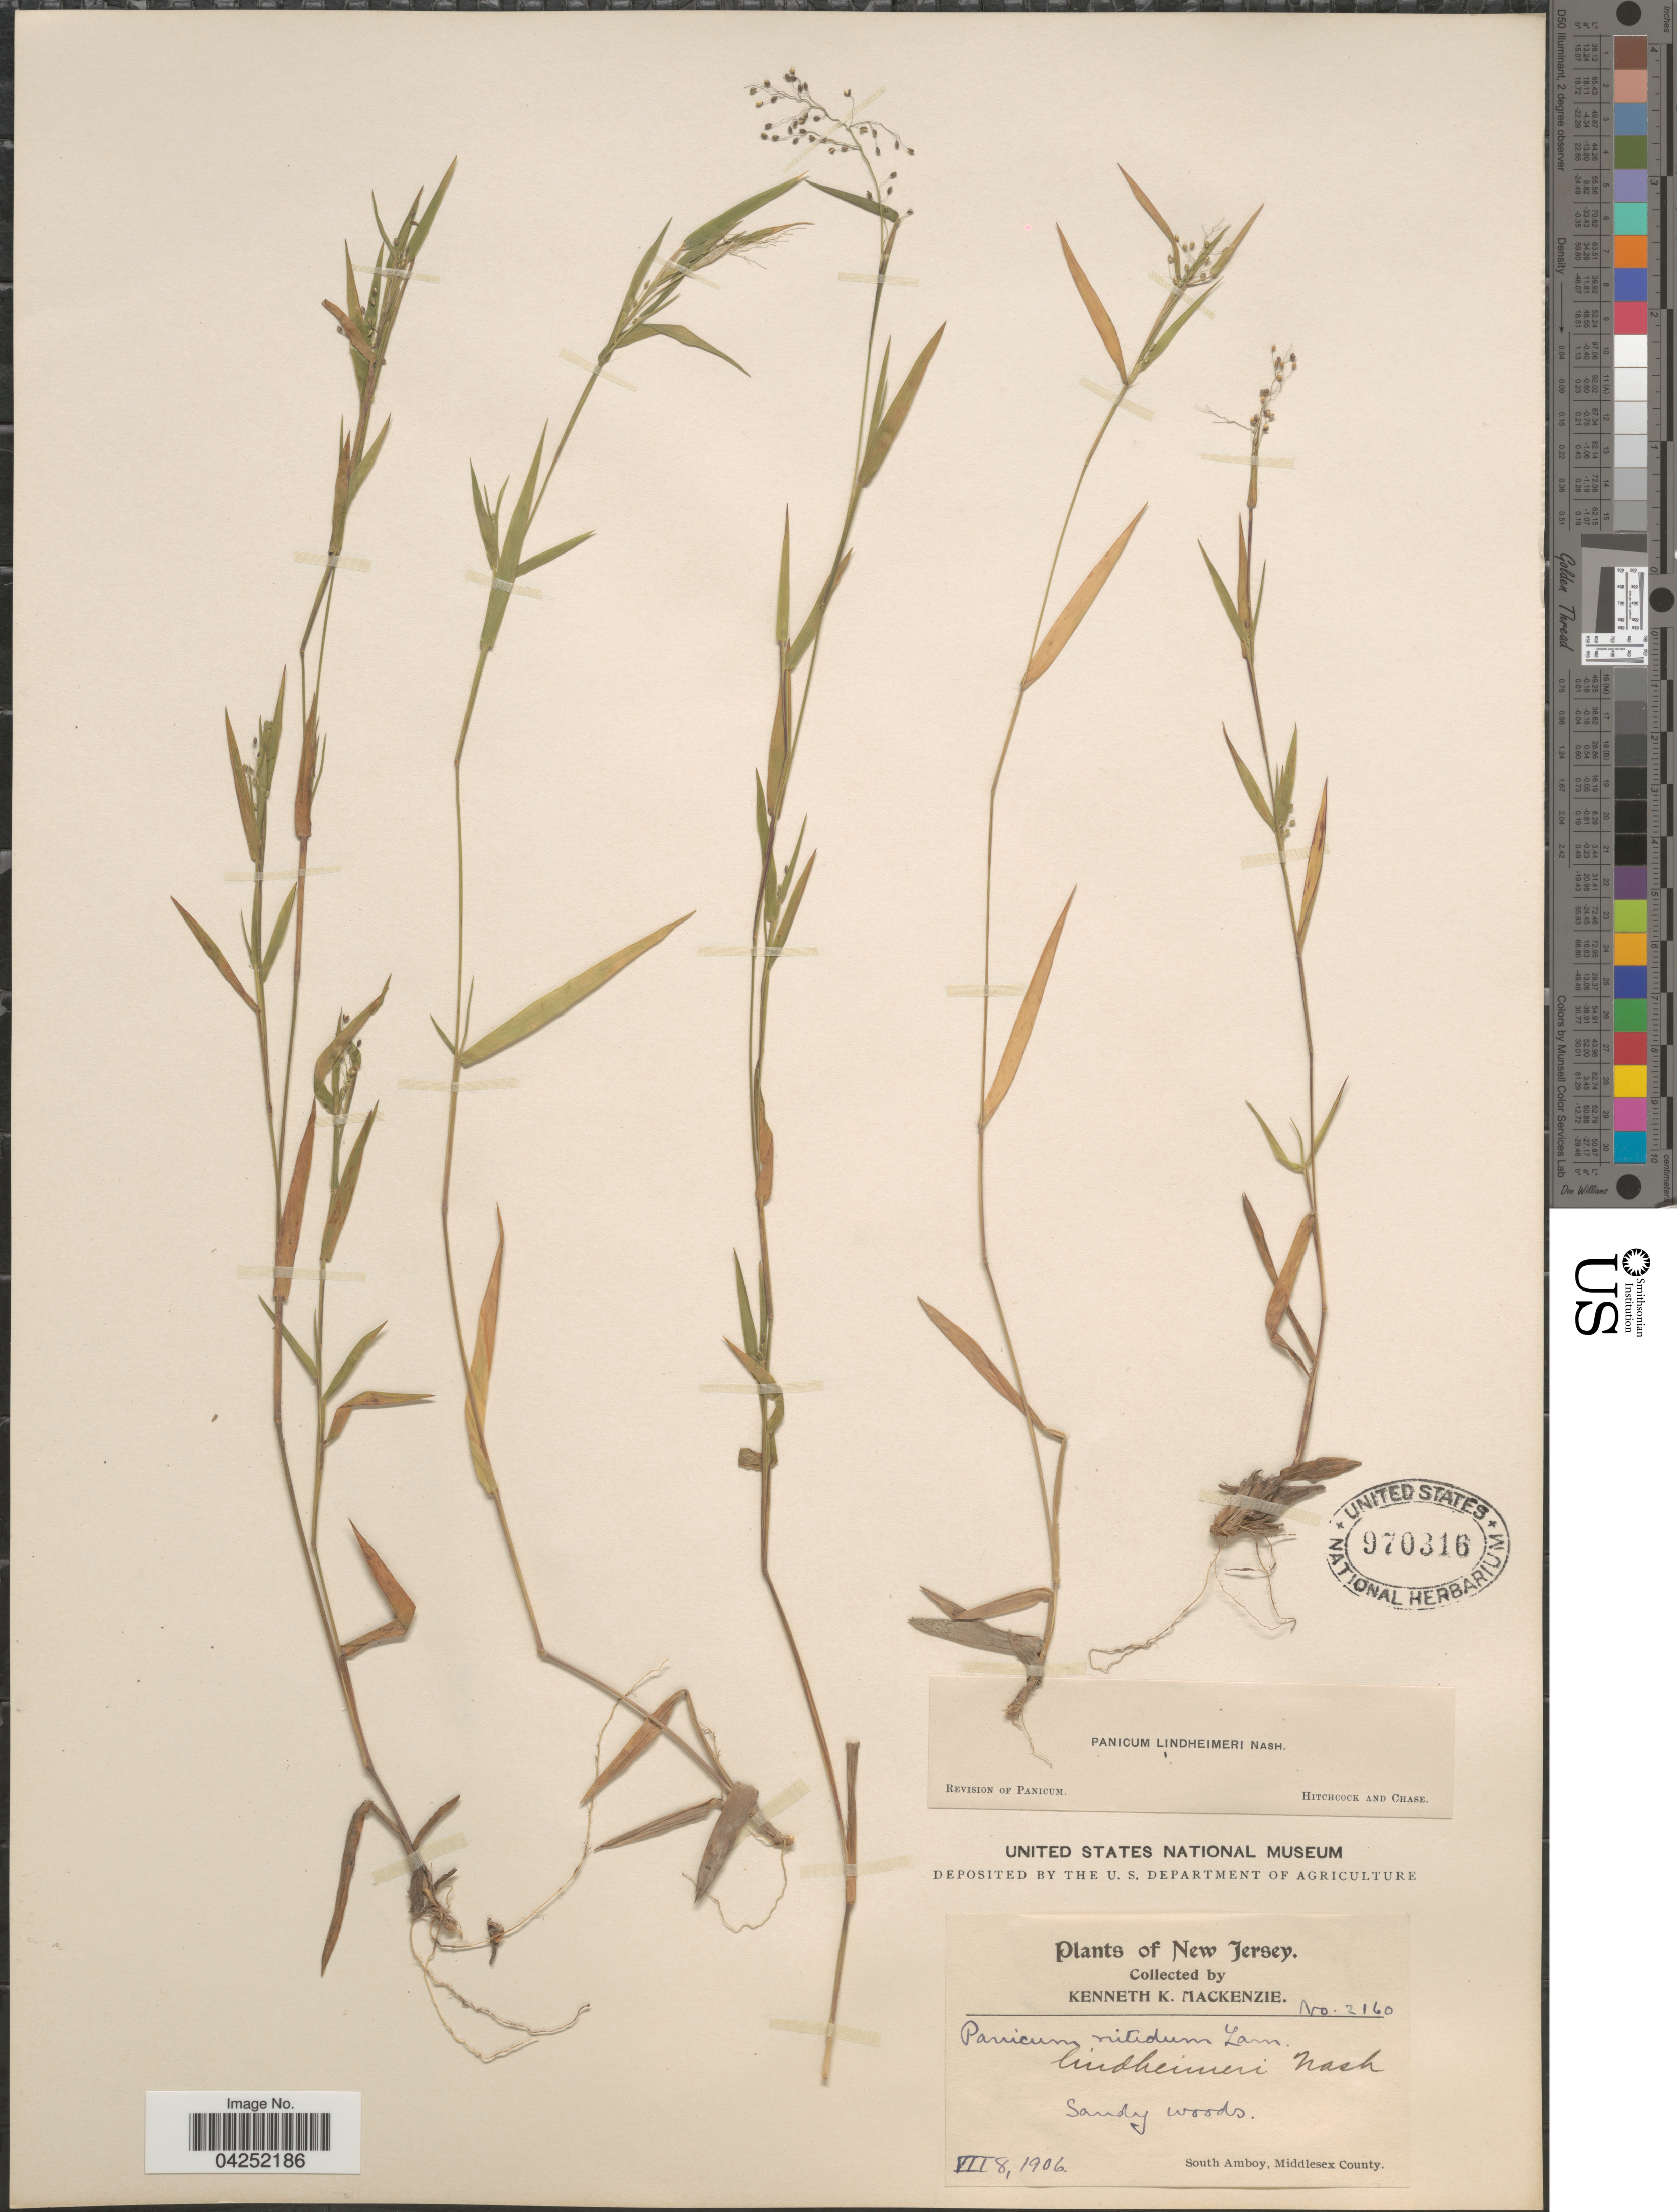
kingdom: Plantae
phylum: Tracheophyta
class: Liliopsida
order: Poales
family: Poaceae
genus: Dichanthelium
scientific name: Dichanthelium acuminatum var. lindheimeri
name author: (Nash) Gould & C.A. Clark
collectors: K. K. Mackenzie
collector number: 2160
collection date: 1906-07-08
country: United States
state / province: New Jersey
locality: Sandy woods. South Amboy, Middlesex County.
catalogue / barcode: US 970316